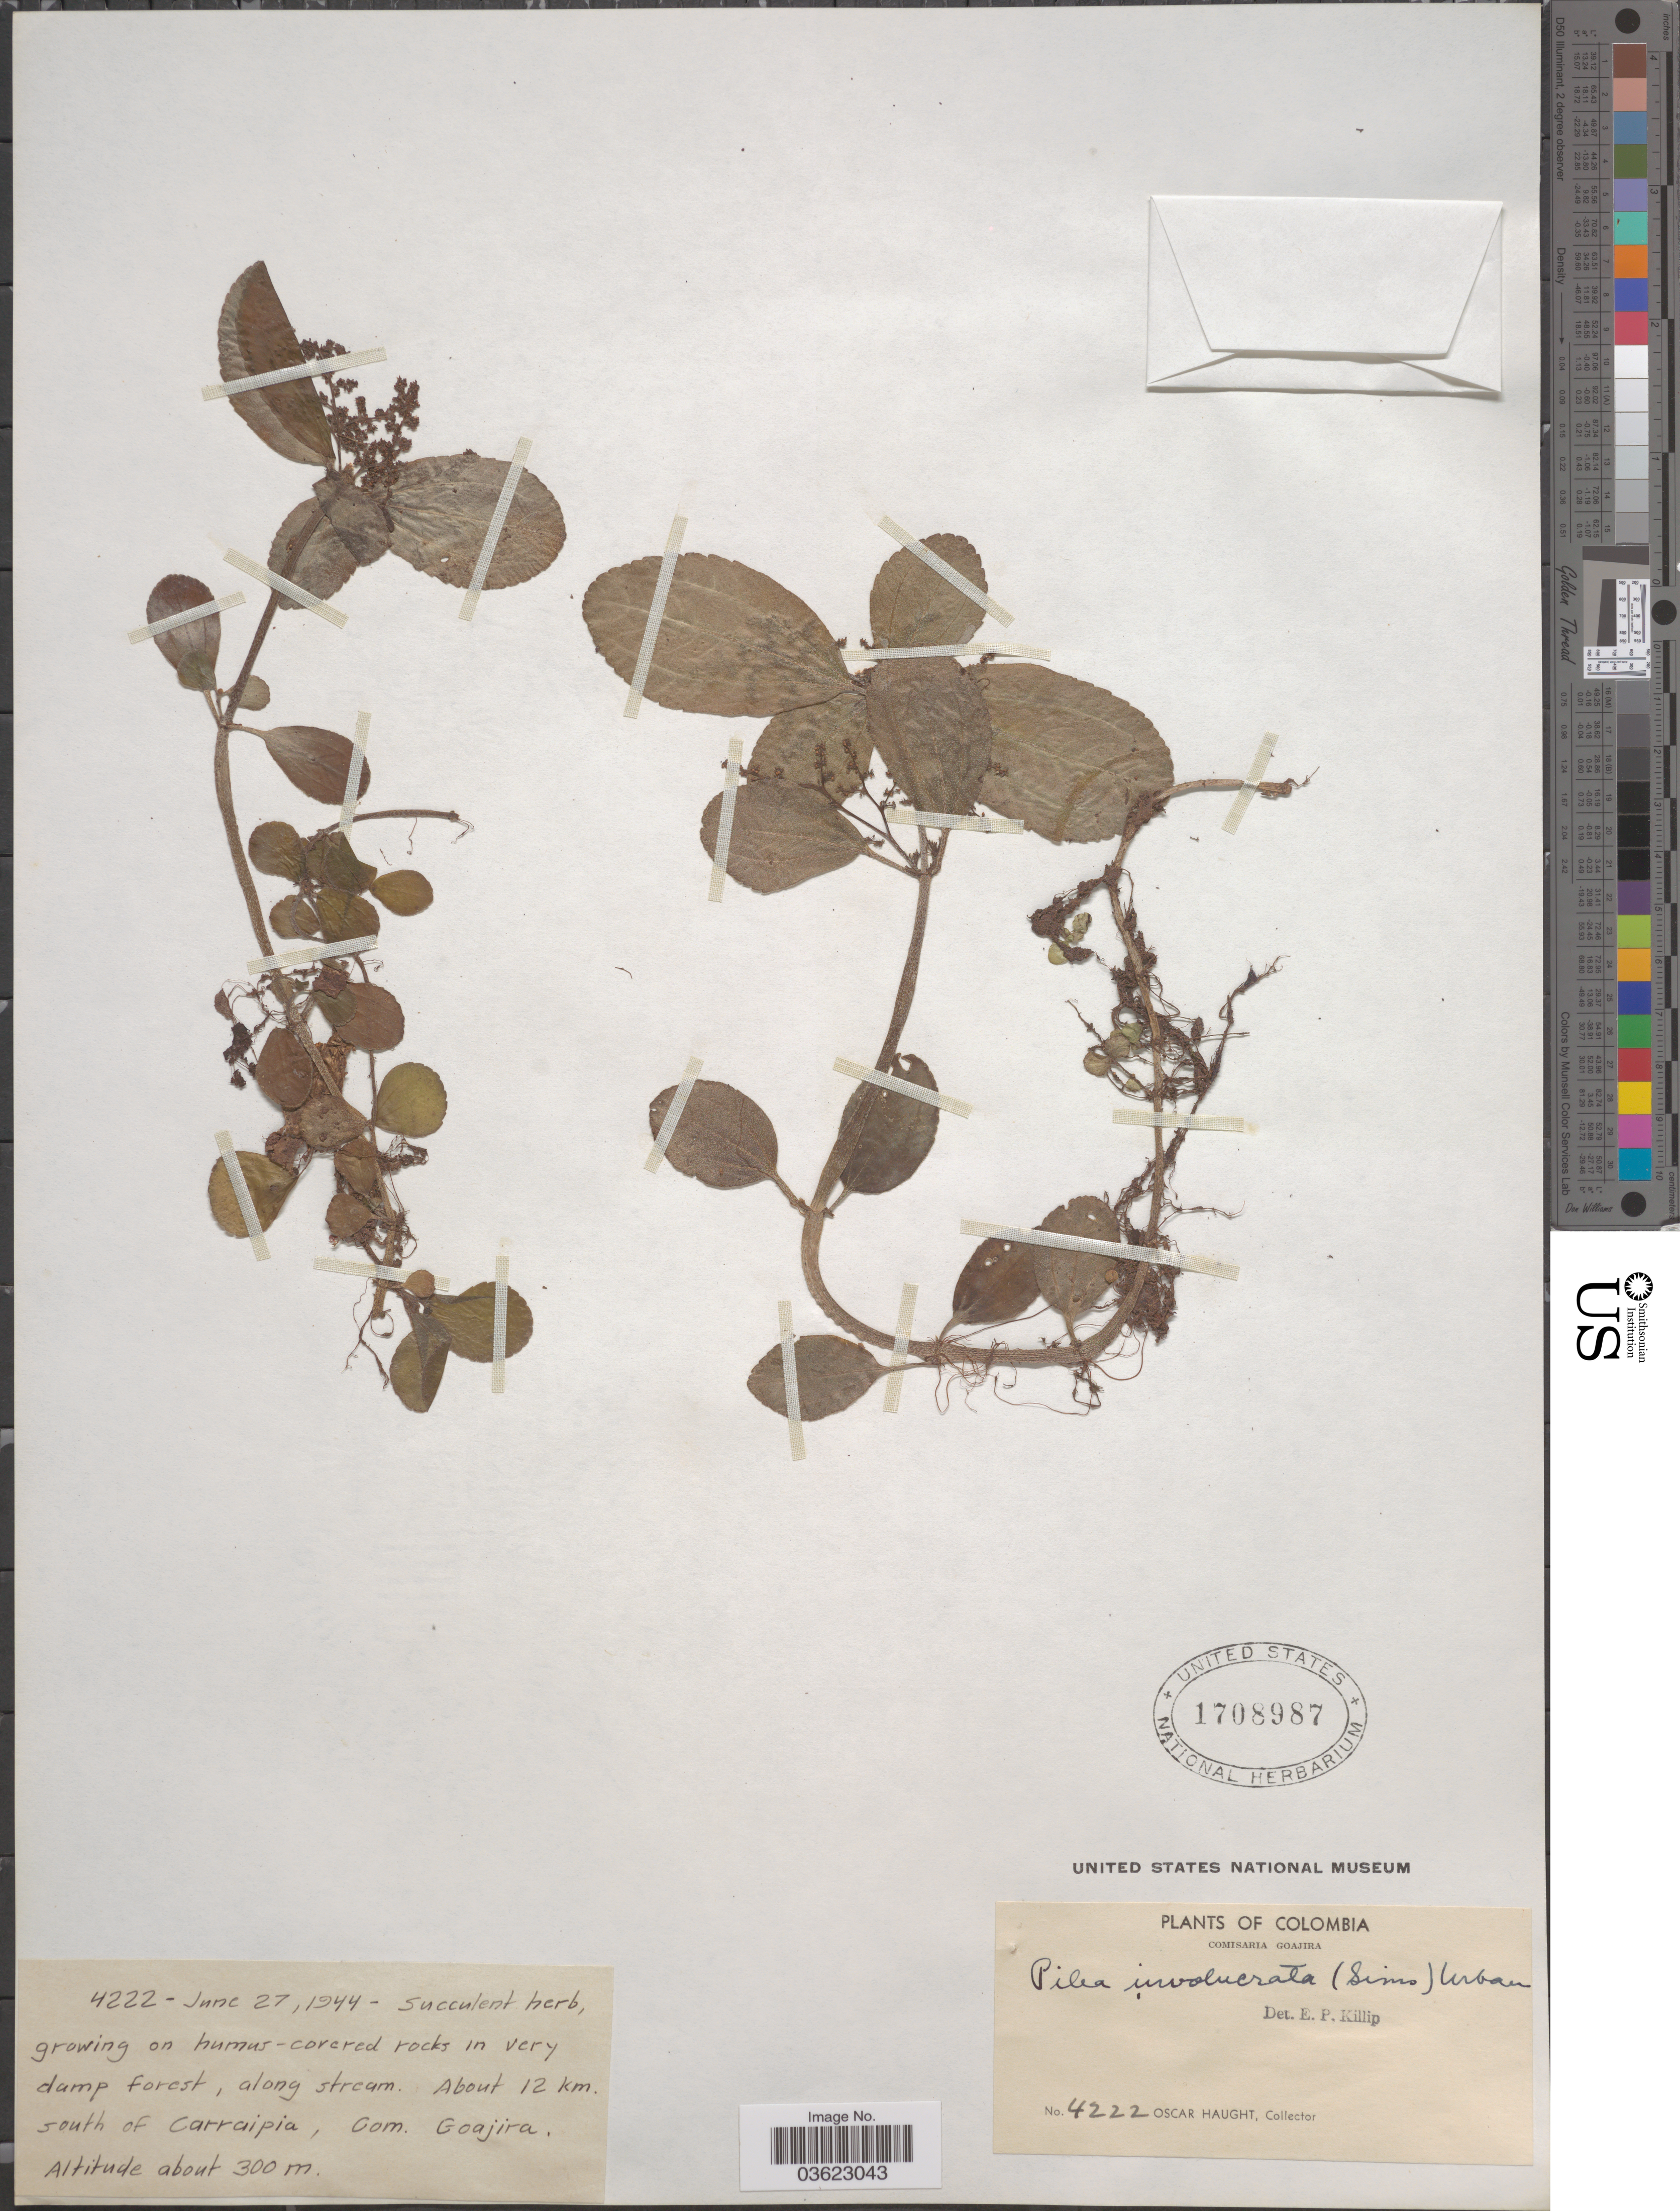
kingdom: Plantae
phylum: Tracheophyta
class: Magnoliopsida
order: Rosales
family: Urticaceae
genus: Pilea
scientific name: Pilea involucrata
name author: Urb.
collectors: O. L. Haught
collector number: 4222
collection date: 1944-06-27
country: Colombia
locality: About 12 km. south of Carraipia, Com. Goajira.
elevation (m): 300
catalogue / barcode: US 1708987